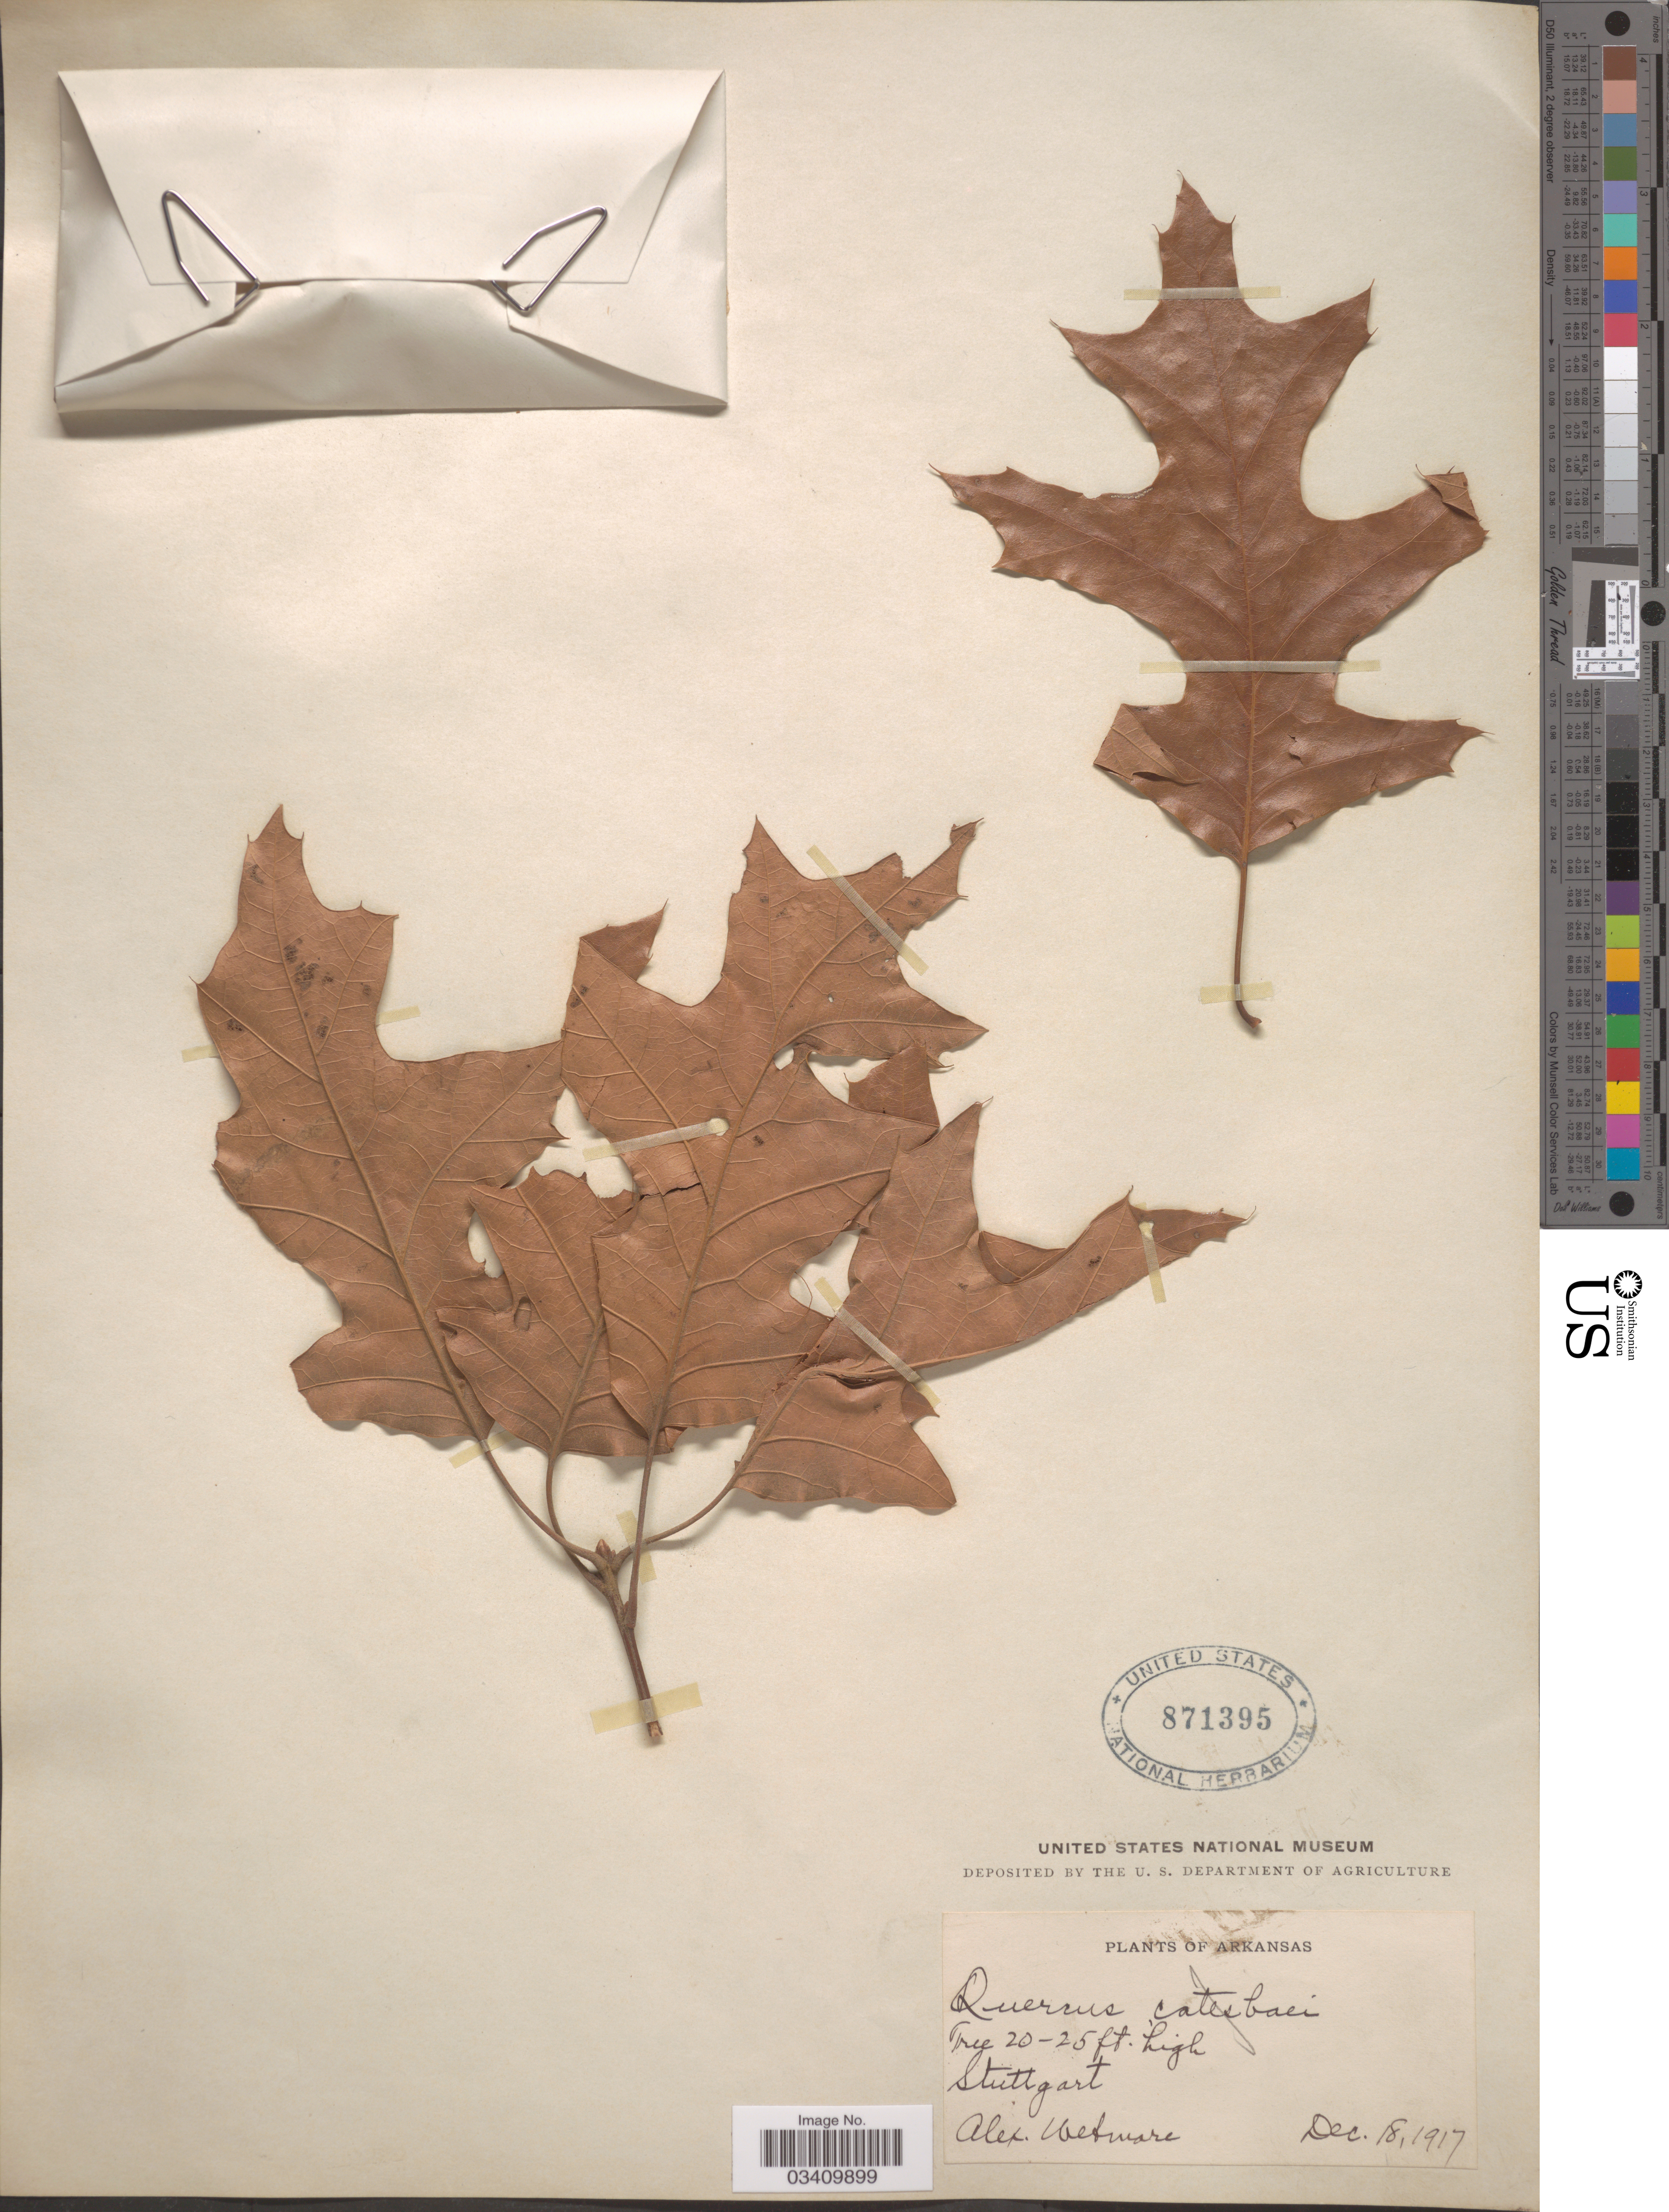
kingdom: Plantae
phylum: Tracheophyta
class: Magnoliopsida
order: Fagales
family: Fagaceae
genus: Quercus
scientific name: Quercus sp.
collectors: A. Wetmore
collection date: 1917-12-18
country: United States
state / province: Arkansas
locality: Stuttgart.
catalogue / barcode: US 871395